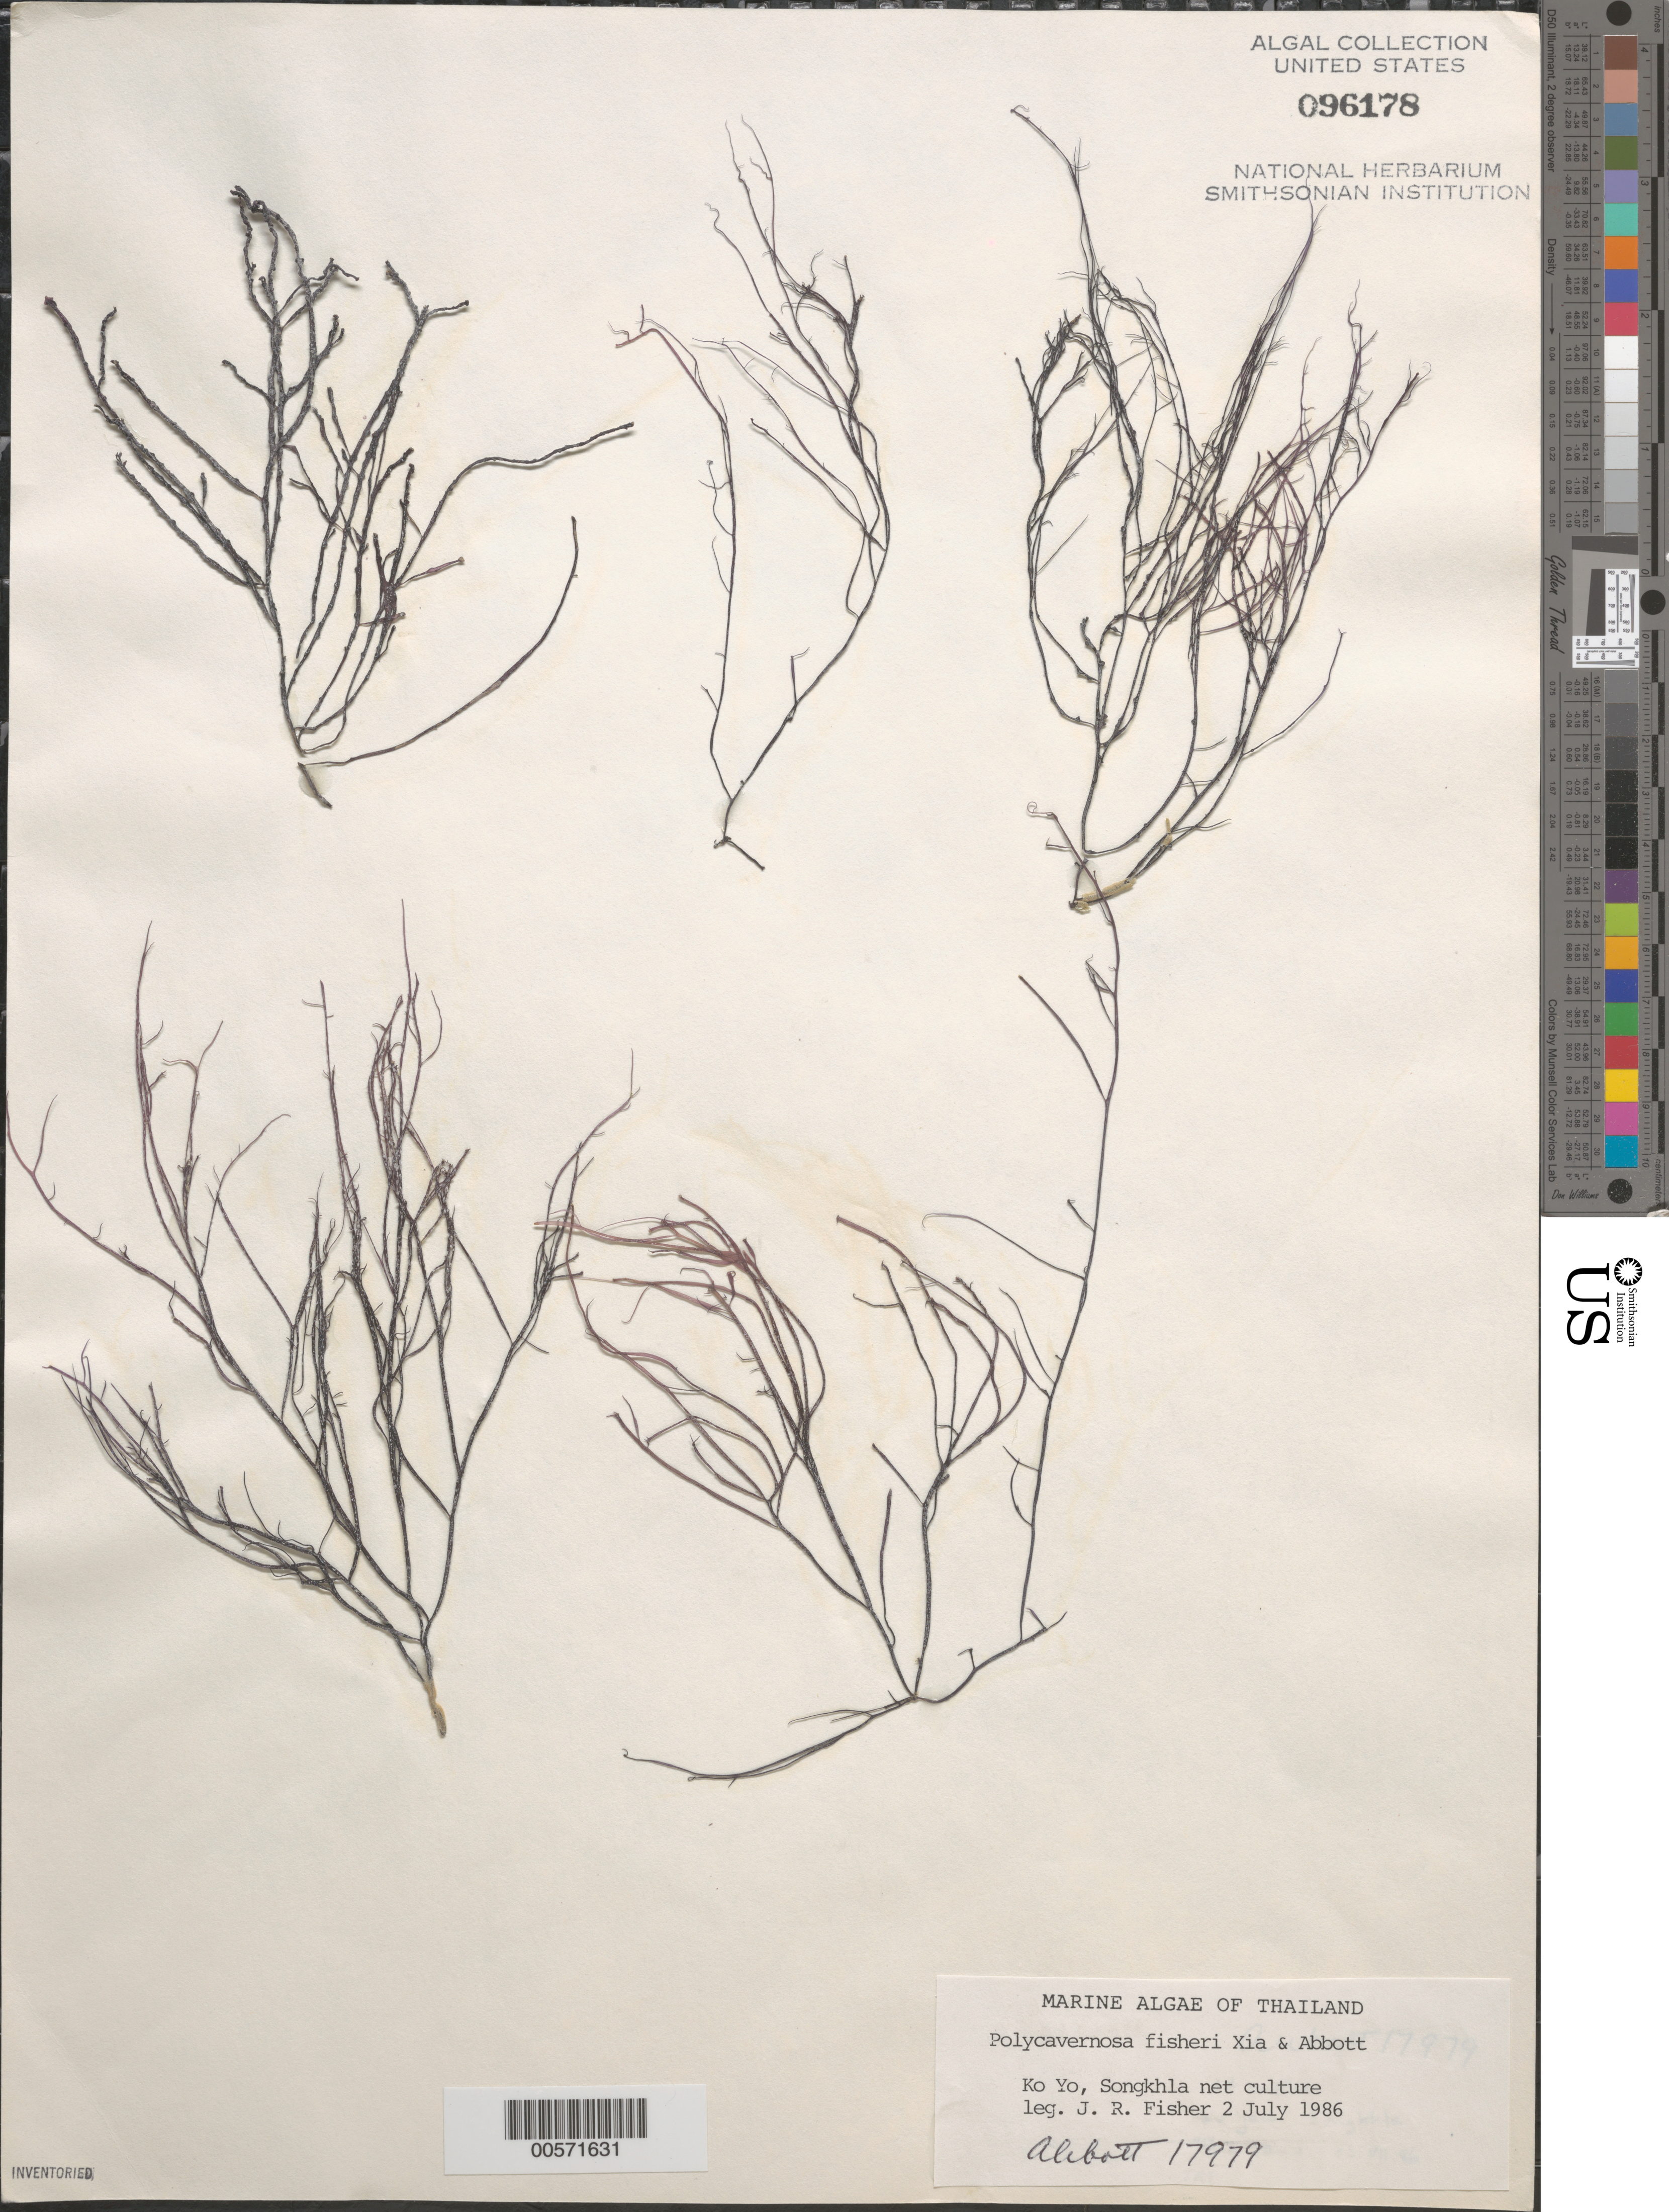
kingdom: Plantae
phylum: Rhodophyta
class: Florideophyceae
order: Gracilariales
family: Gracilariaceae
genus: Hydropuntia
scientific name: Hydropuntia fisheri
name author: (B.M. Xia & I.A. Abbott) M.J. Wynne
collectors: J. Fisher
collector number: IAA 17979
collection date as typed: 02 Jul 1986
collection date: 1986-07-02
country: Thailand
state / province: Songkhla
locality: Ko Yo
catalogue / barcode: US 96178